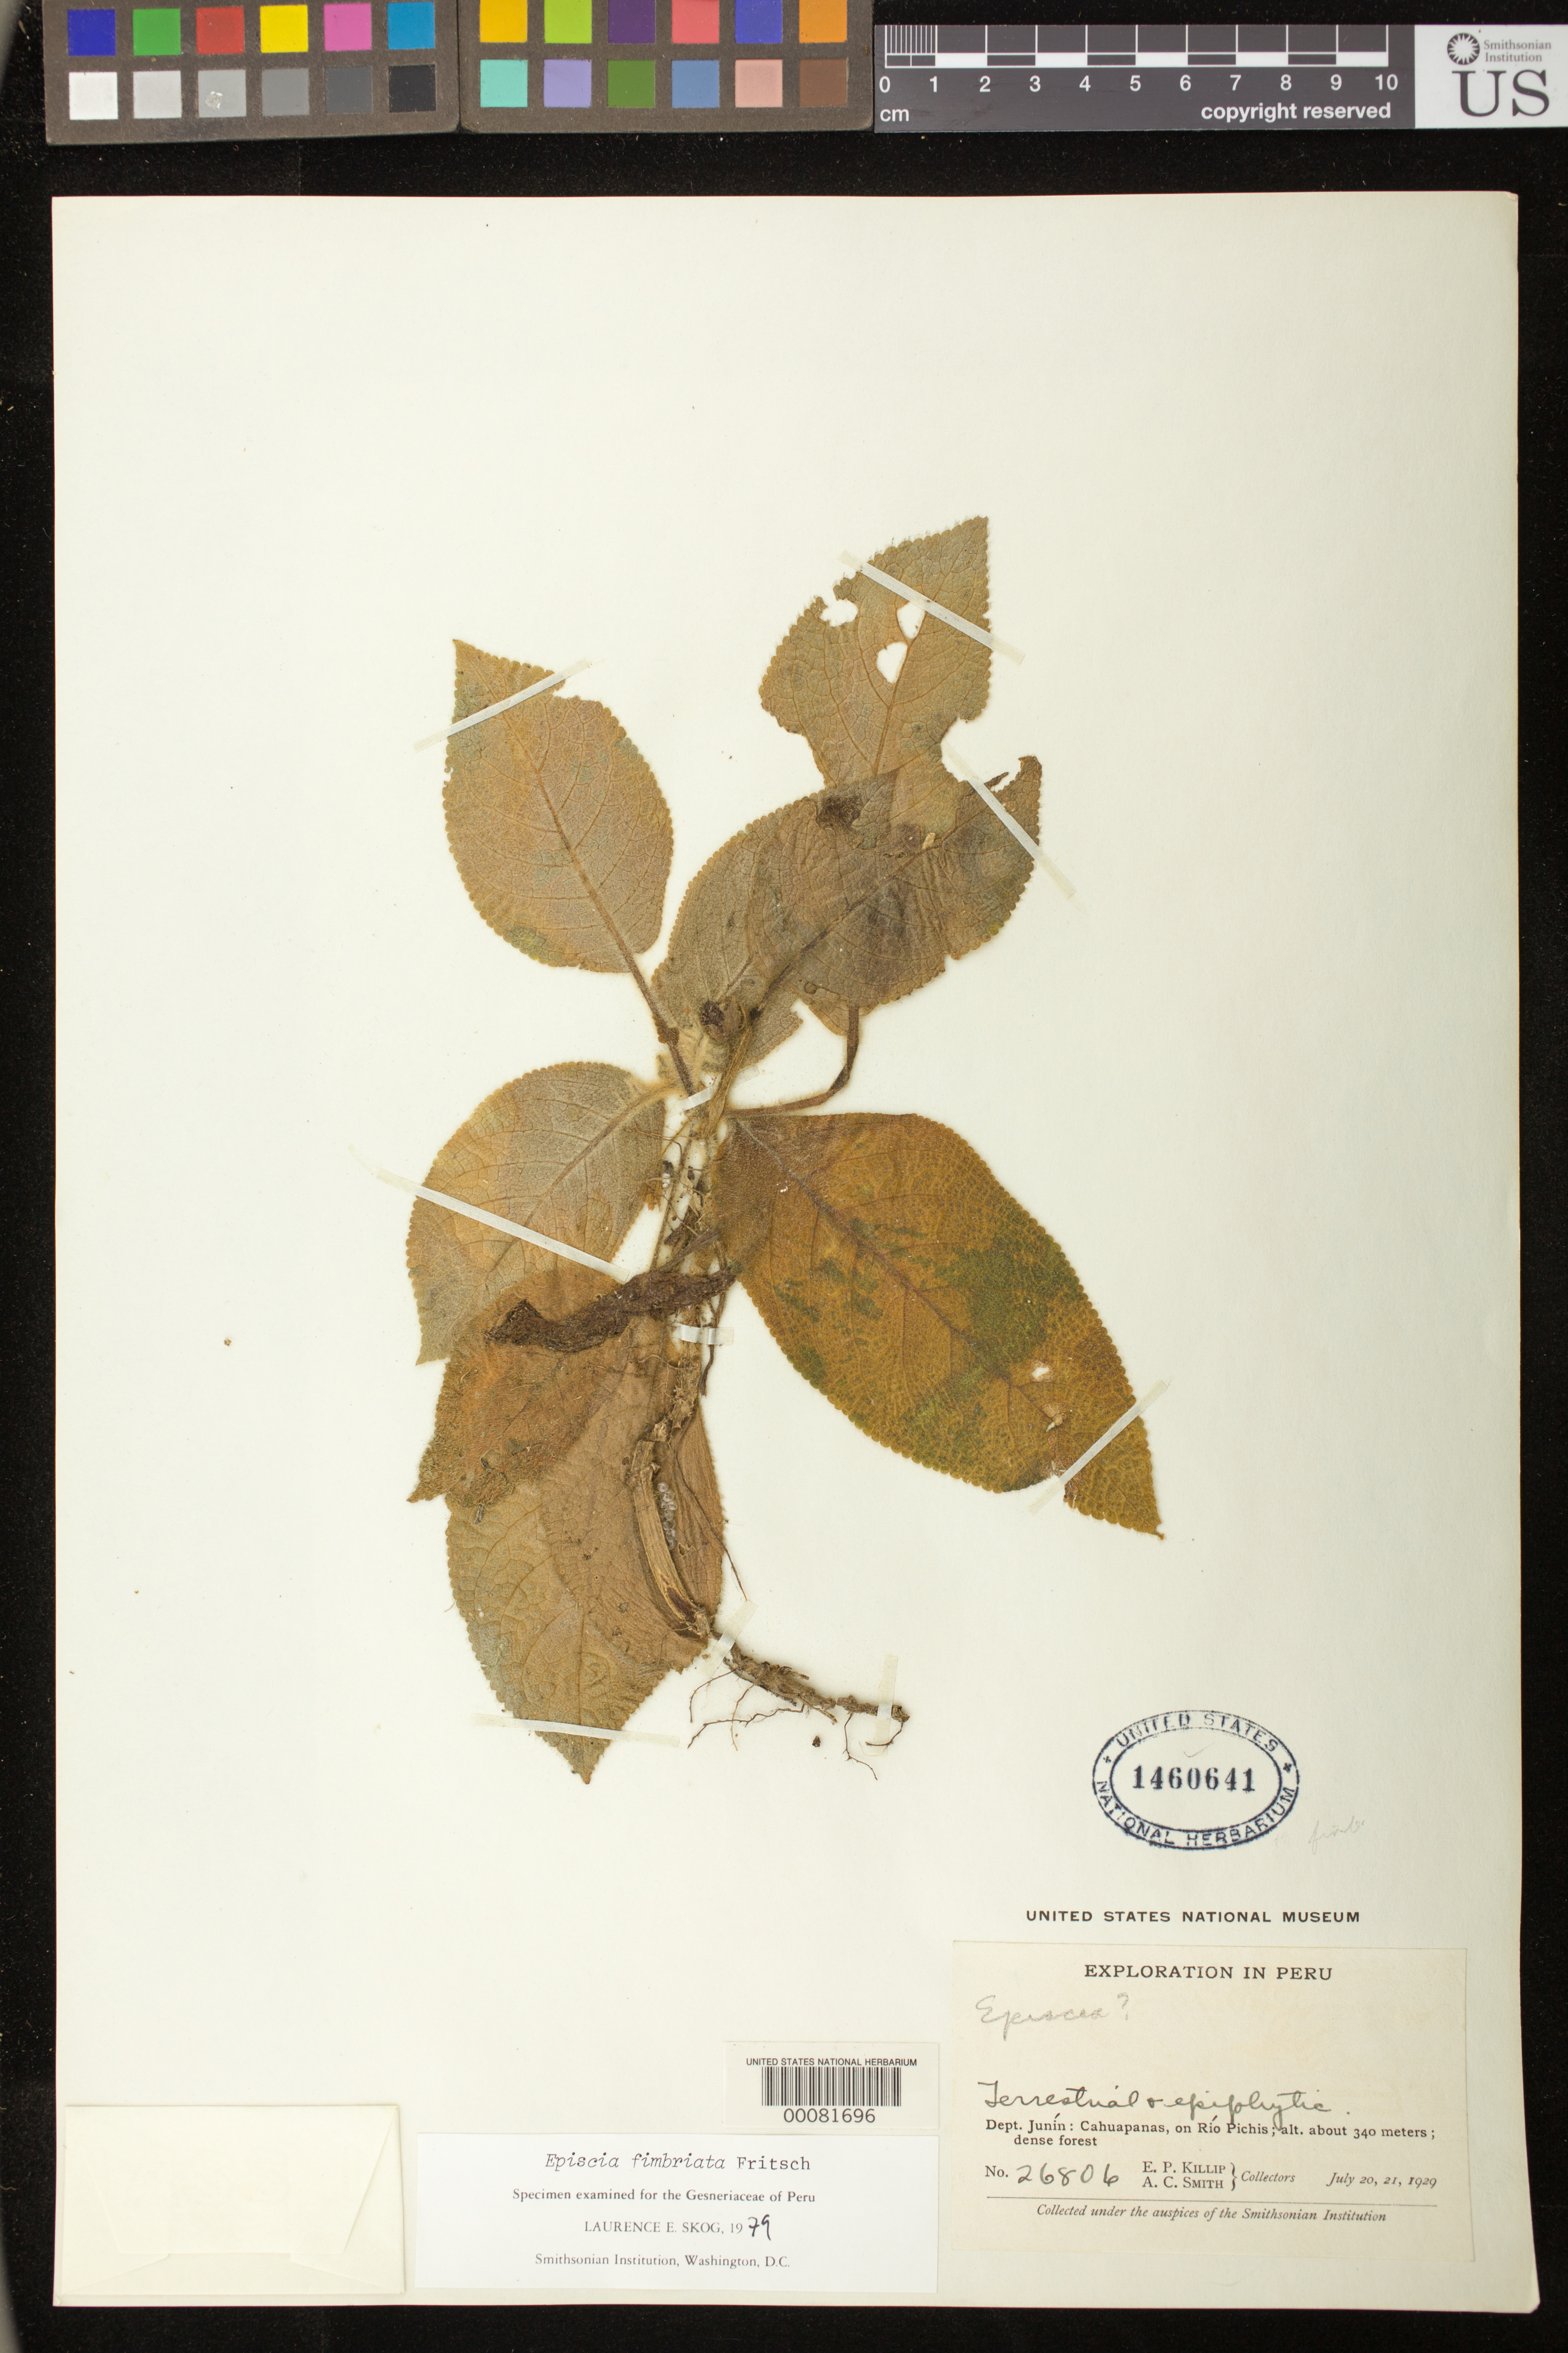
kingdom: Plantae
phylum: Tracheophyta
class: Magnoliopsida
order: Lamiales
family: Gesneriaceae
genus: Episcia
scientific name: Episcia fimbriata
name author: Fritsch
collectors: E. P. Killip & A. C. Smith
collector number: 26806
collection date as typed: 20-21 Jul 1929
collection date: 1929-07-20/1929-07-21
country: Peru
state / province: Pasco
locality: Junín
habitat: Dense forest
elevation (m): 340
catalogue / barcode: US 1460641